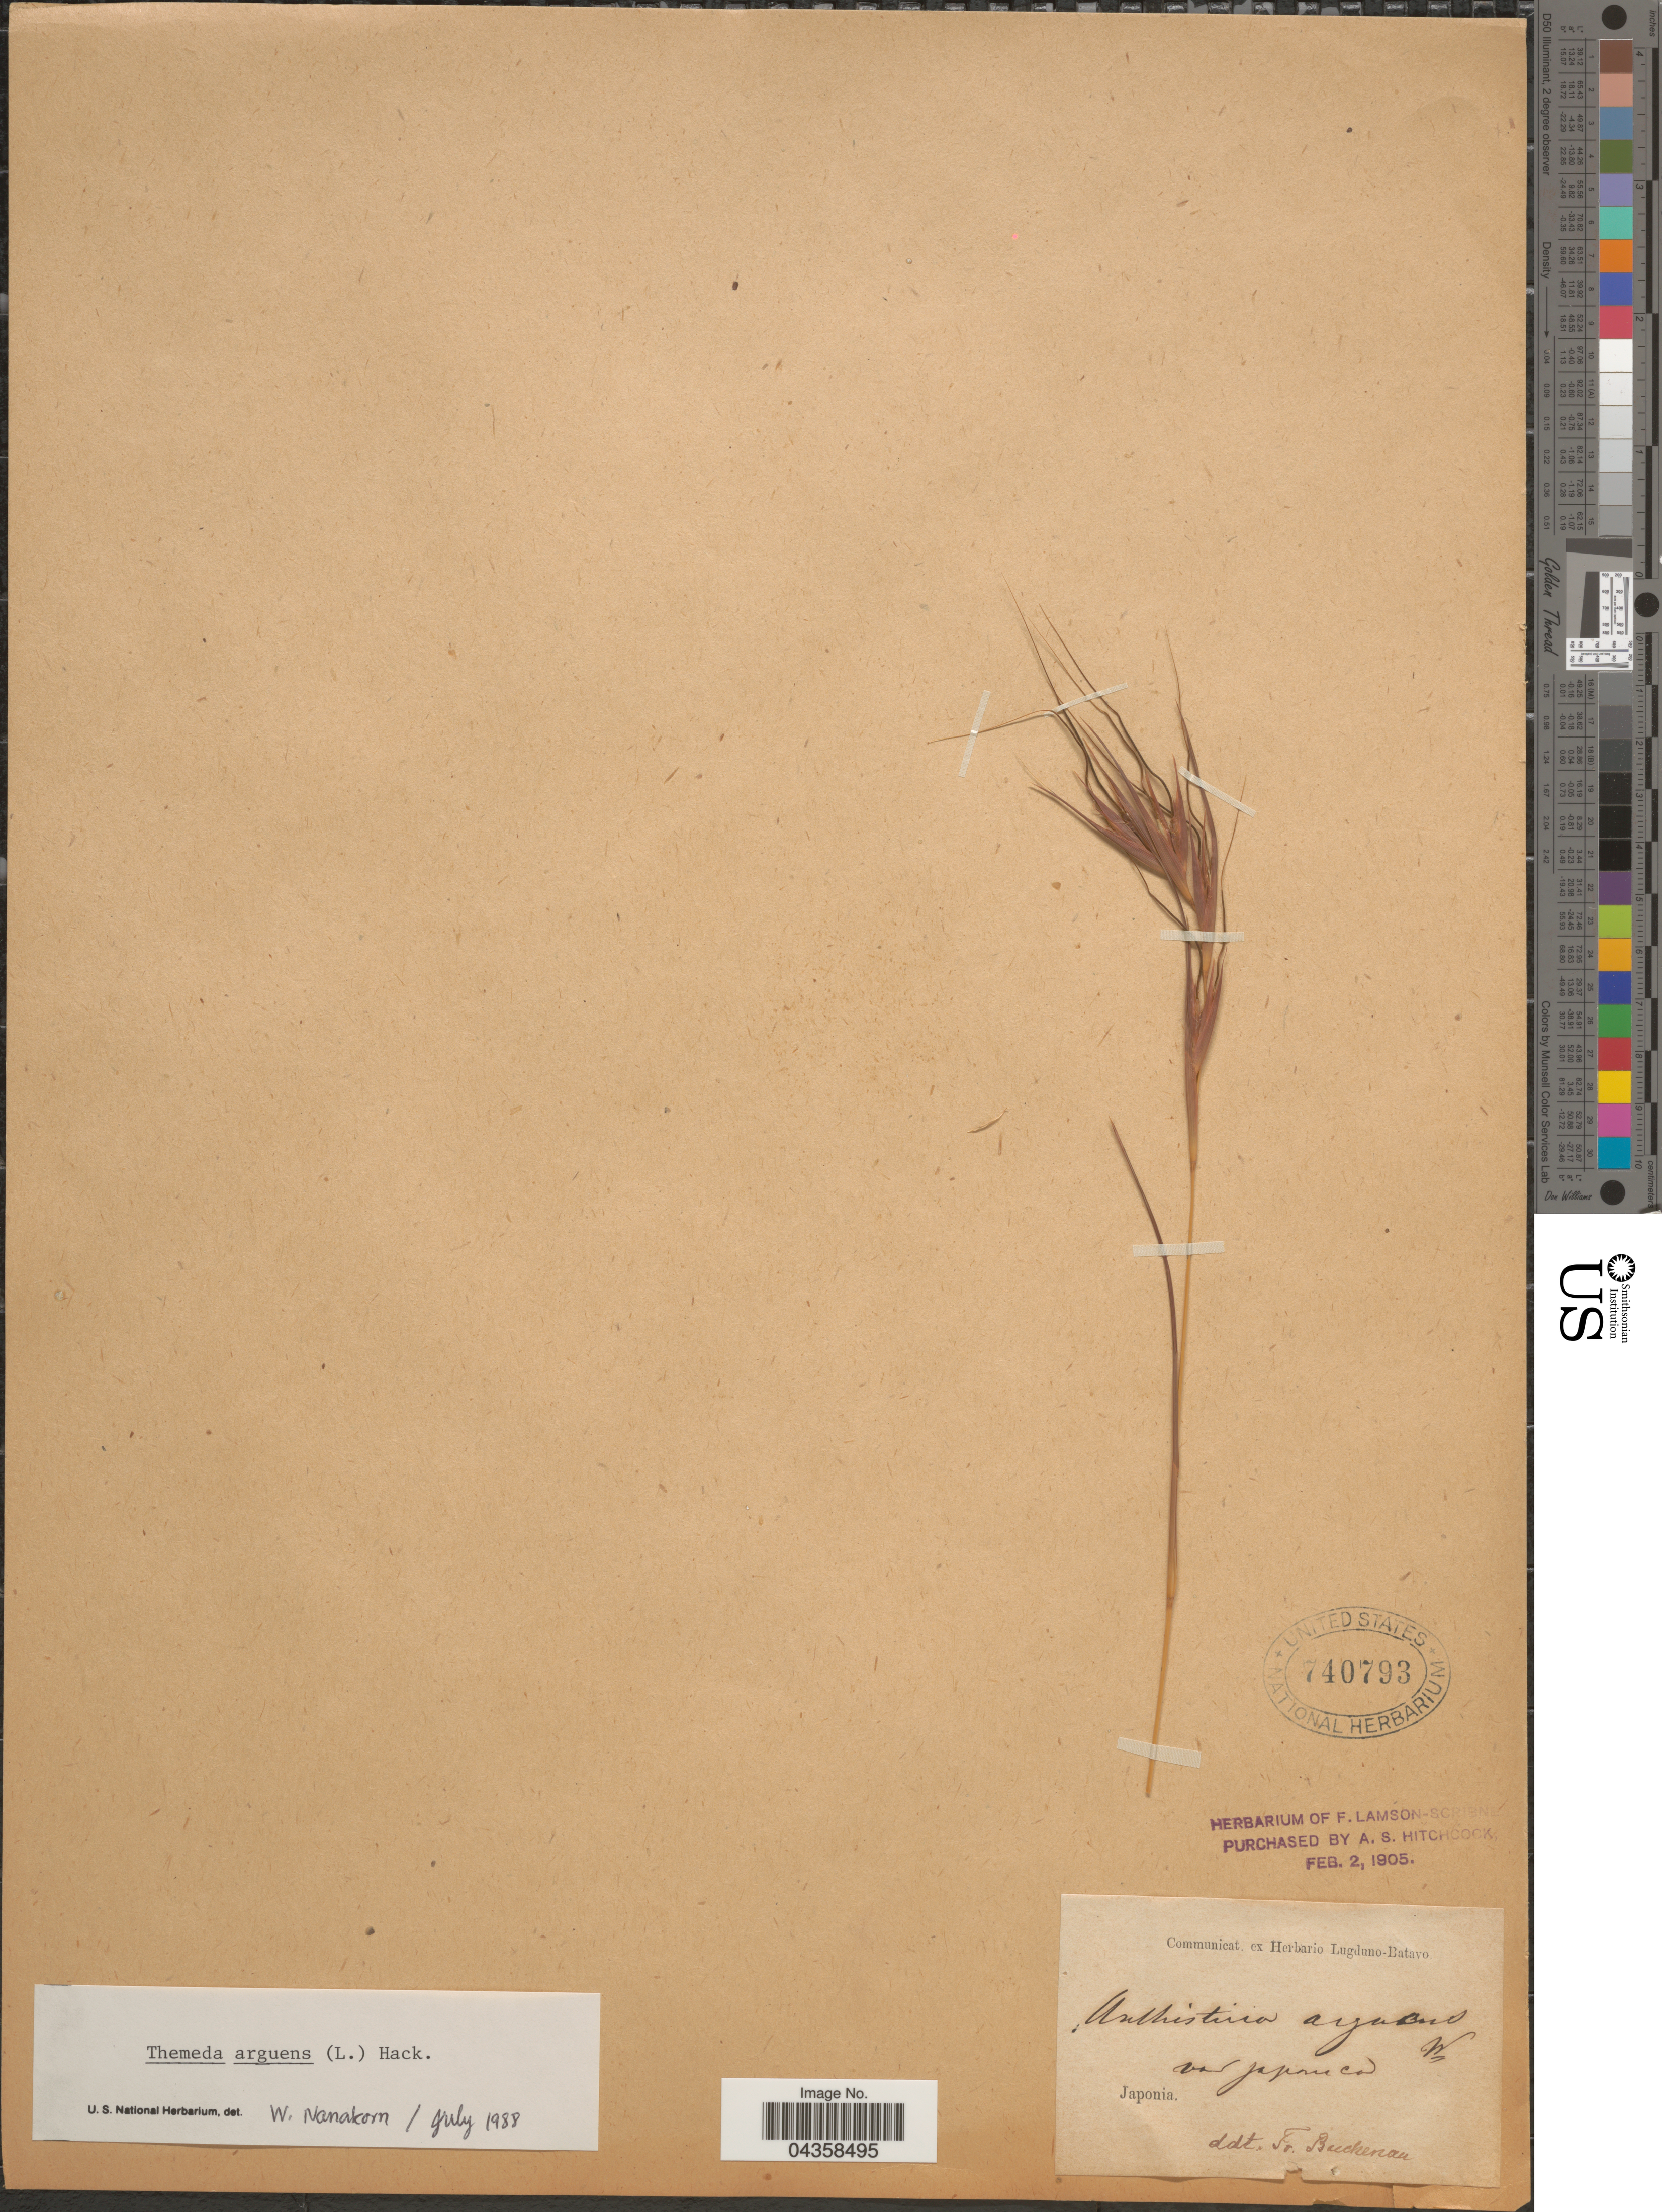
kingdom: Plantae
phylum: Tracheophyta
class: Liliopsida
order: Poales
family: Poaceae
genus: Themeda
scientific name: Themeda arguens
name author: (L.) Hack.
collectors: ex herb. Lugduno-Batavo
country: Japan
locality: Japonia.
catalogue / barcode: US 740793